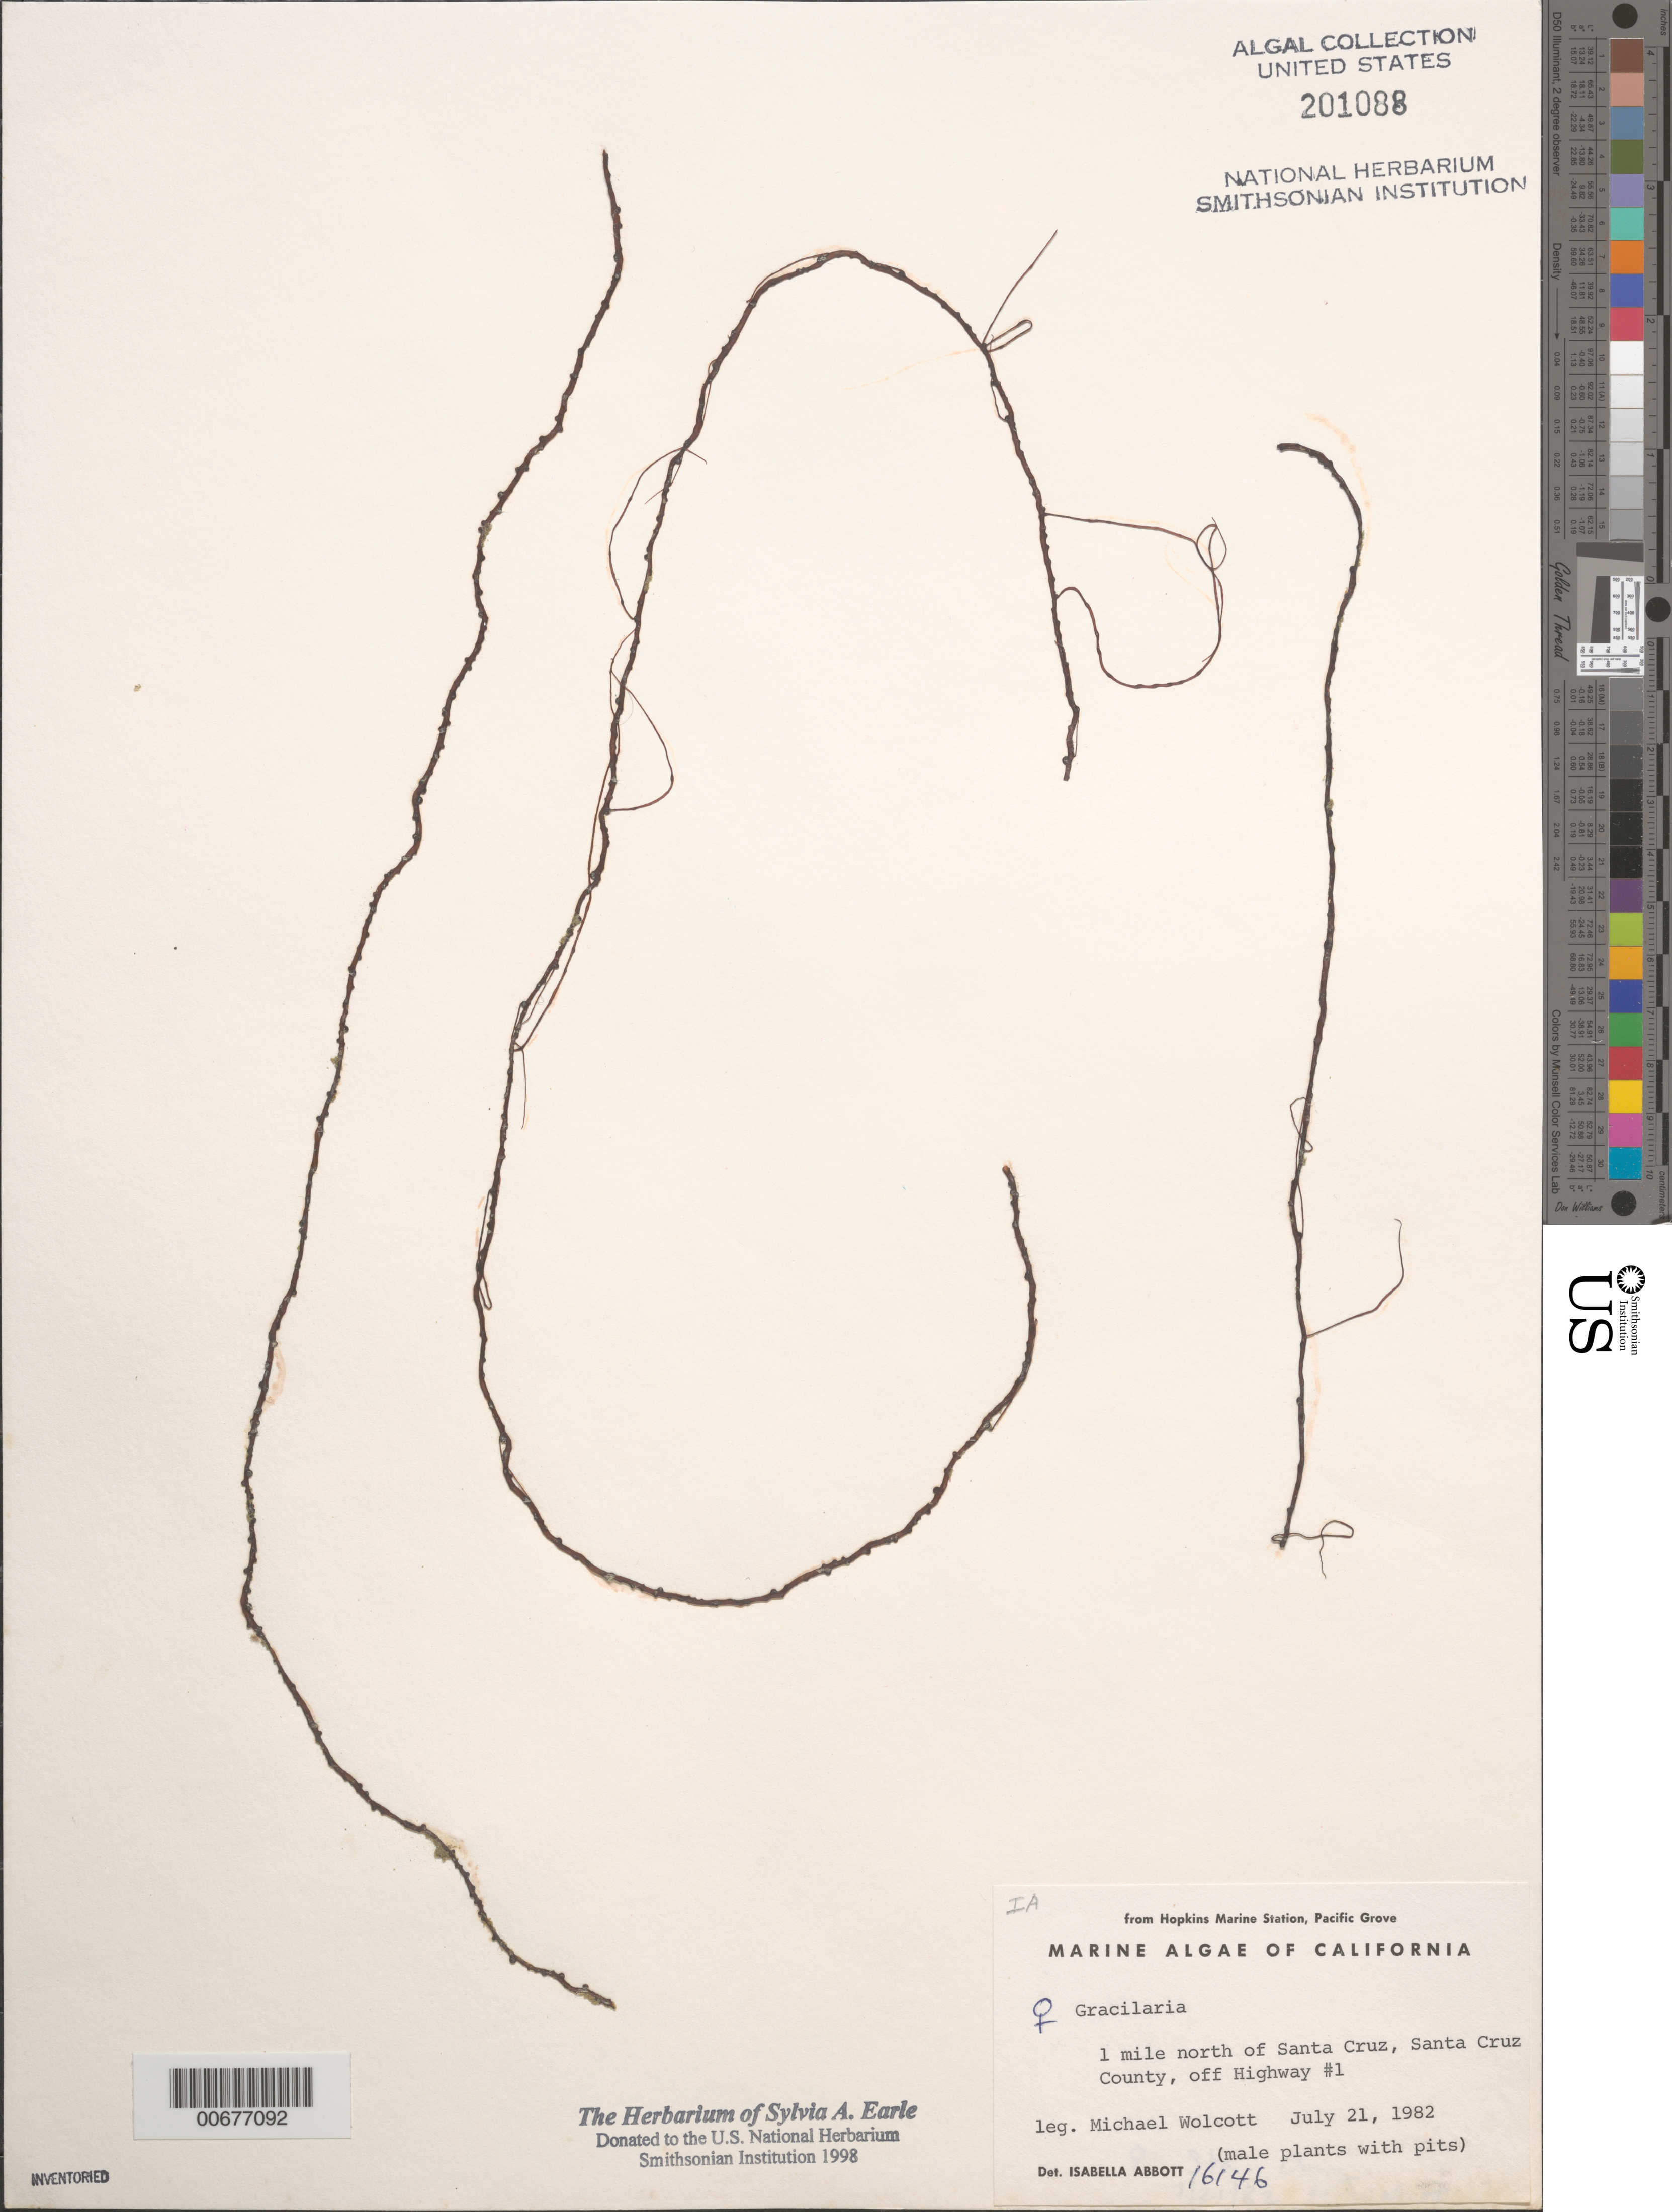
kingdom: Plantae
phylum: Rhodophyta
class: Florideophyceae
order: Gracilariales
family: Gracilariaceae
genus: Gracilaria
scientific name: Gracilaria sp.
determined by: Abbott, Isabella A.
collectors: M. Wolcott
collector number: IAA 16146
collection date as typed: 21 Jul 1982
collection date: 1982-07-21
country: United States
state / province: California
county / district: Santa Cruz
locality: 1 mile north of Santa Cruz, off Highway 1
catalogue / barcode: US 201088